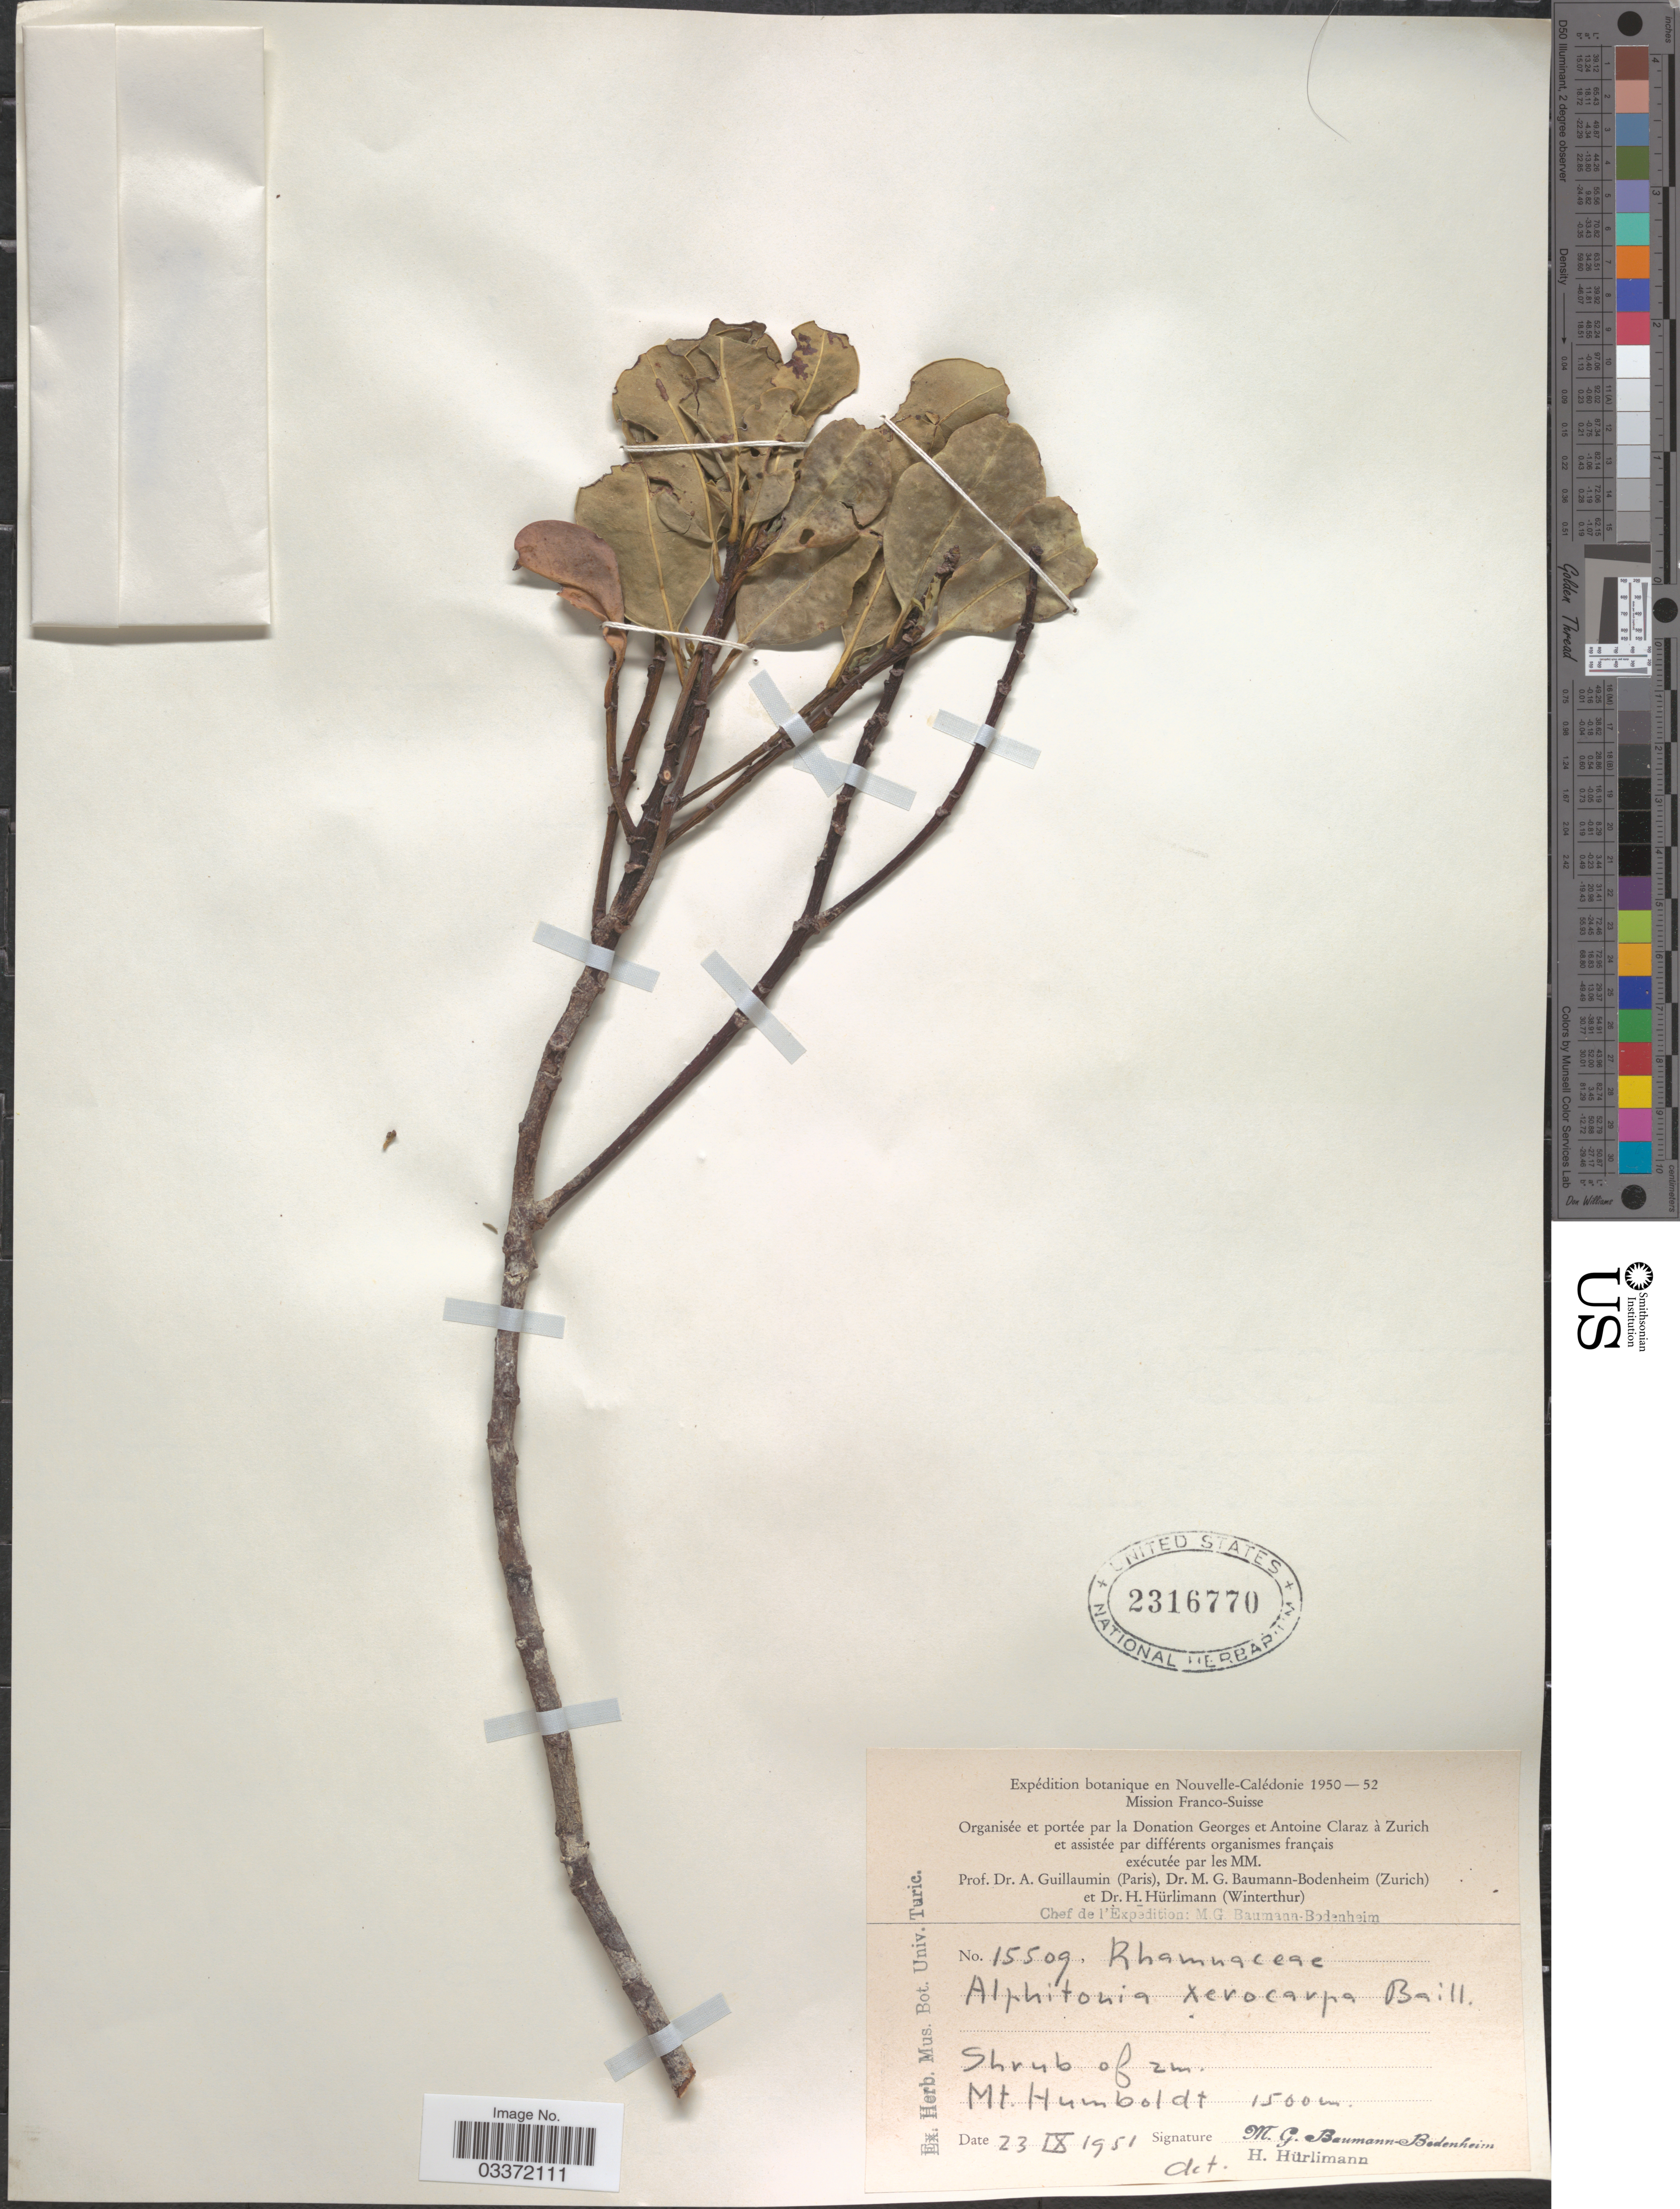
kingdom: Plantae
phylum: Tracheophyta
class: Magnoliopsida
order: Rosales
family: Rhamnaceae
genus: Jaffrea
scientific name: Jaffrea xerocarpa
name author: (Baill.) H.C. Hopkins & Pillon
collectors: M. G. Baumann-Bodenheim & H. Hürlimann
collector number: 15509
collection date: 1951-09-23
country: New Caledonia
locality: Mt. Humboldt.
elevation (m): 1500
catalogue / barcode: US 2316770